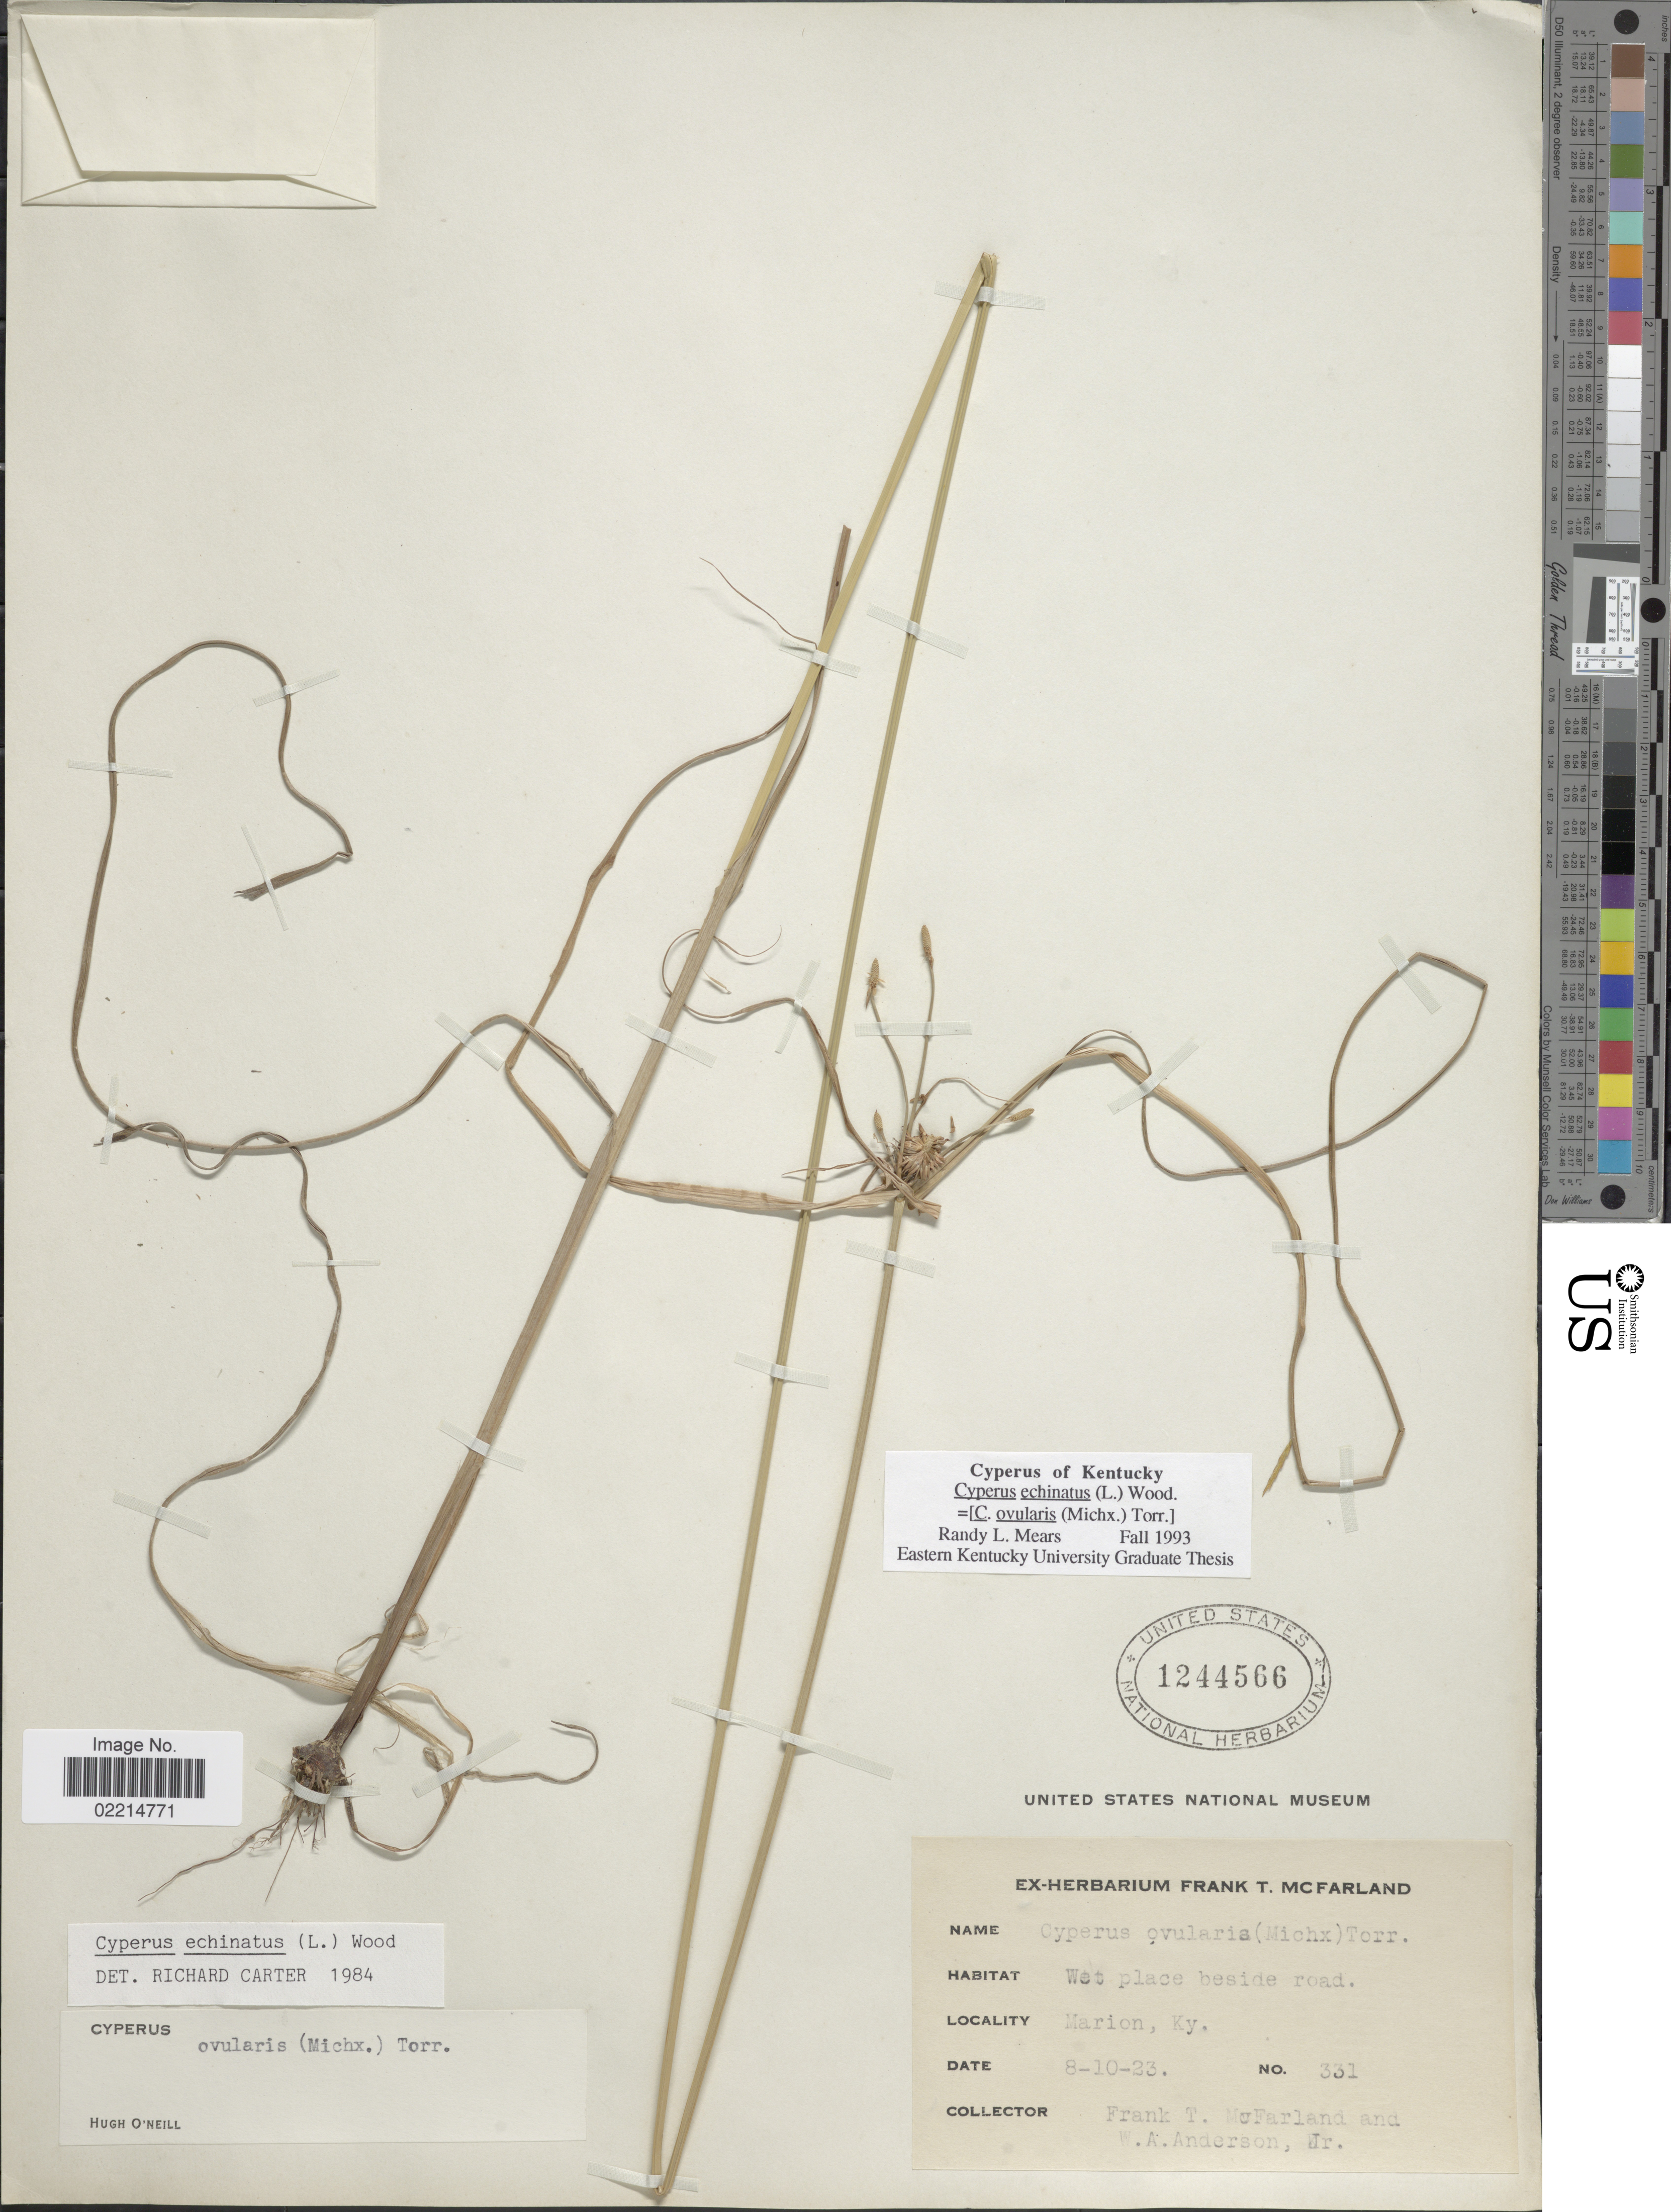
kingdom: Plantae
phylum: Tracheophyta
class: Liliopsida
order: Poales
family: Cyperaceae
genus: Cyperus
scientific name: Cyperus echinatus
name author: (L.) Alph. Wood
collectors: F. McFarland & W. A. Anderson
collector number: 331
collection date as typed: Transcribed d/m/y: 10/8/23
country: United States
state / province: Kentucky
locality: Wet place beside road, Marion, Ky.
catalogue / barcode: US 1244566